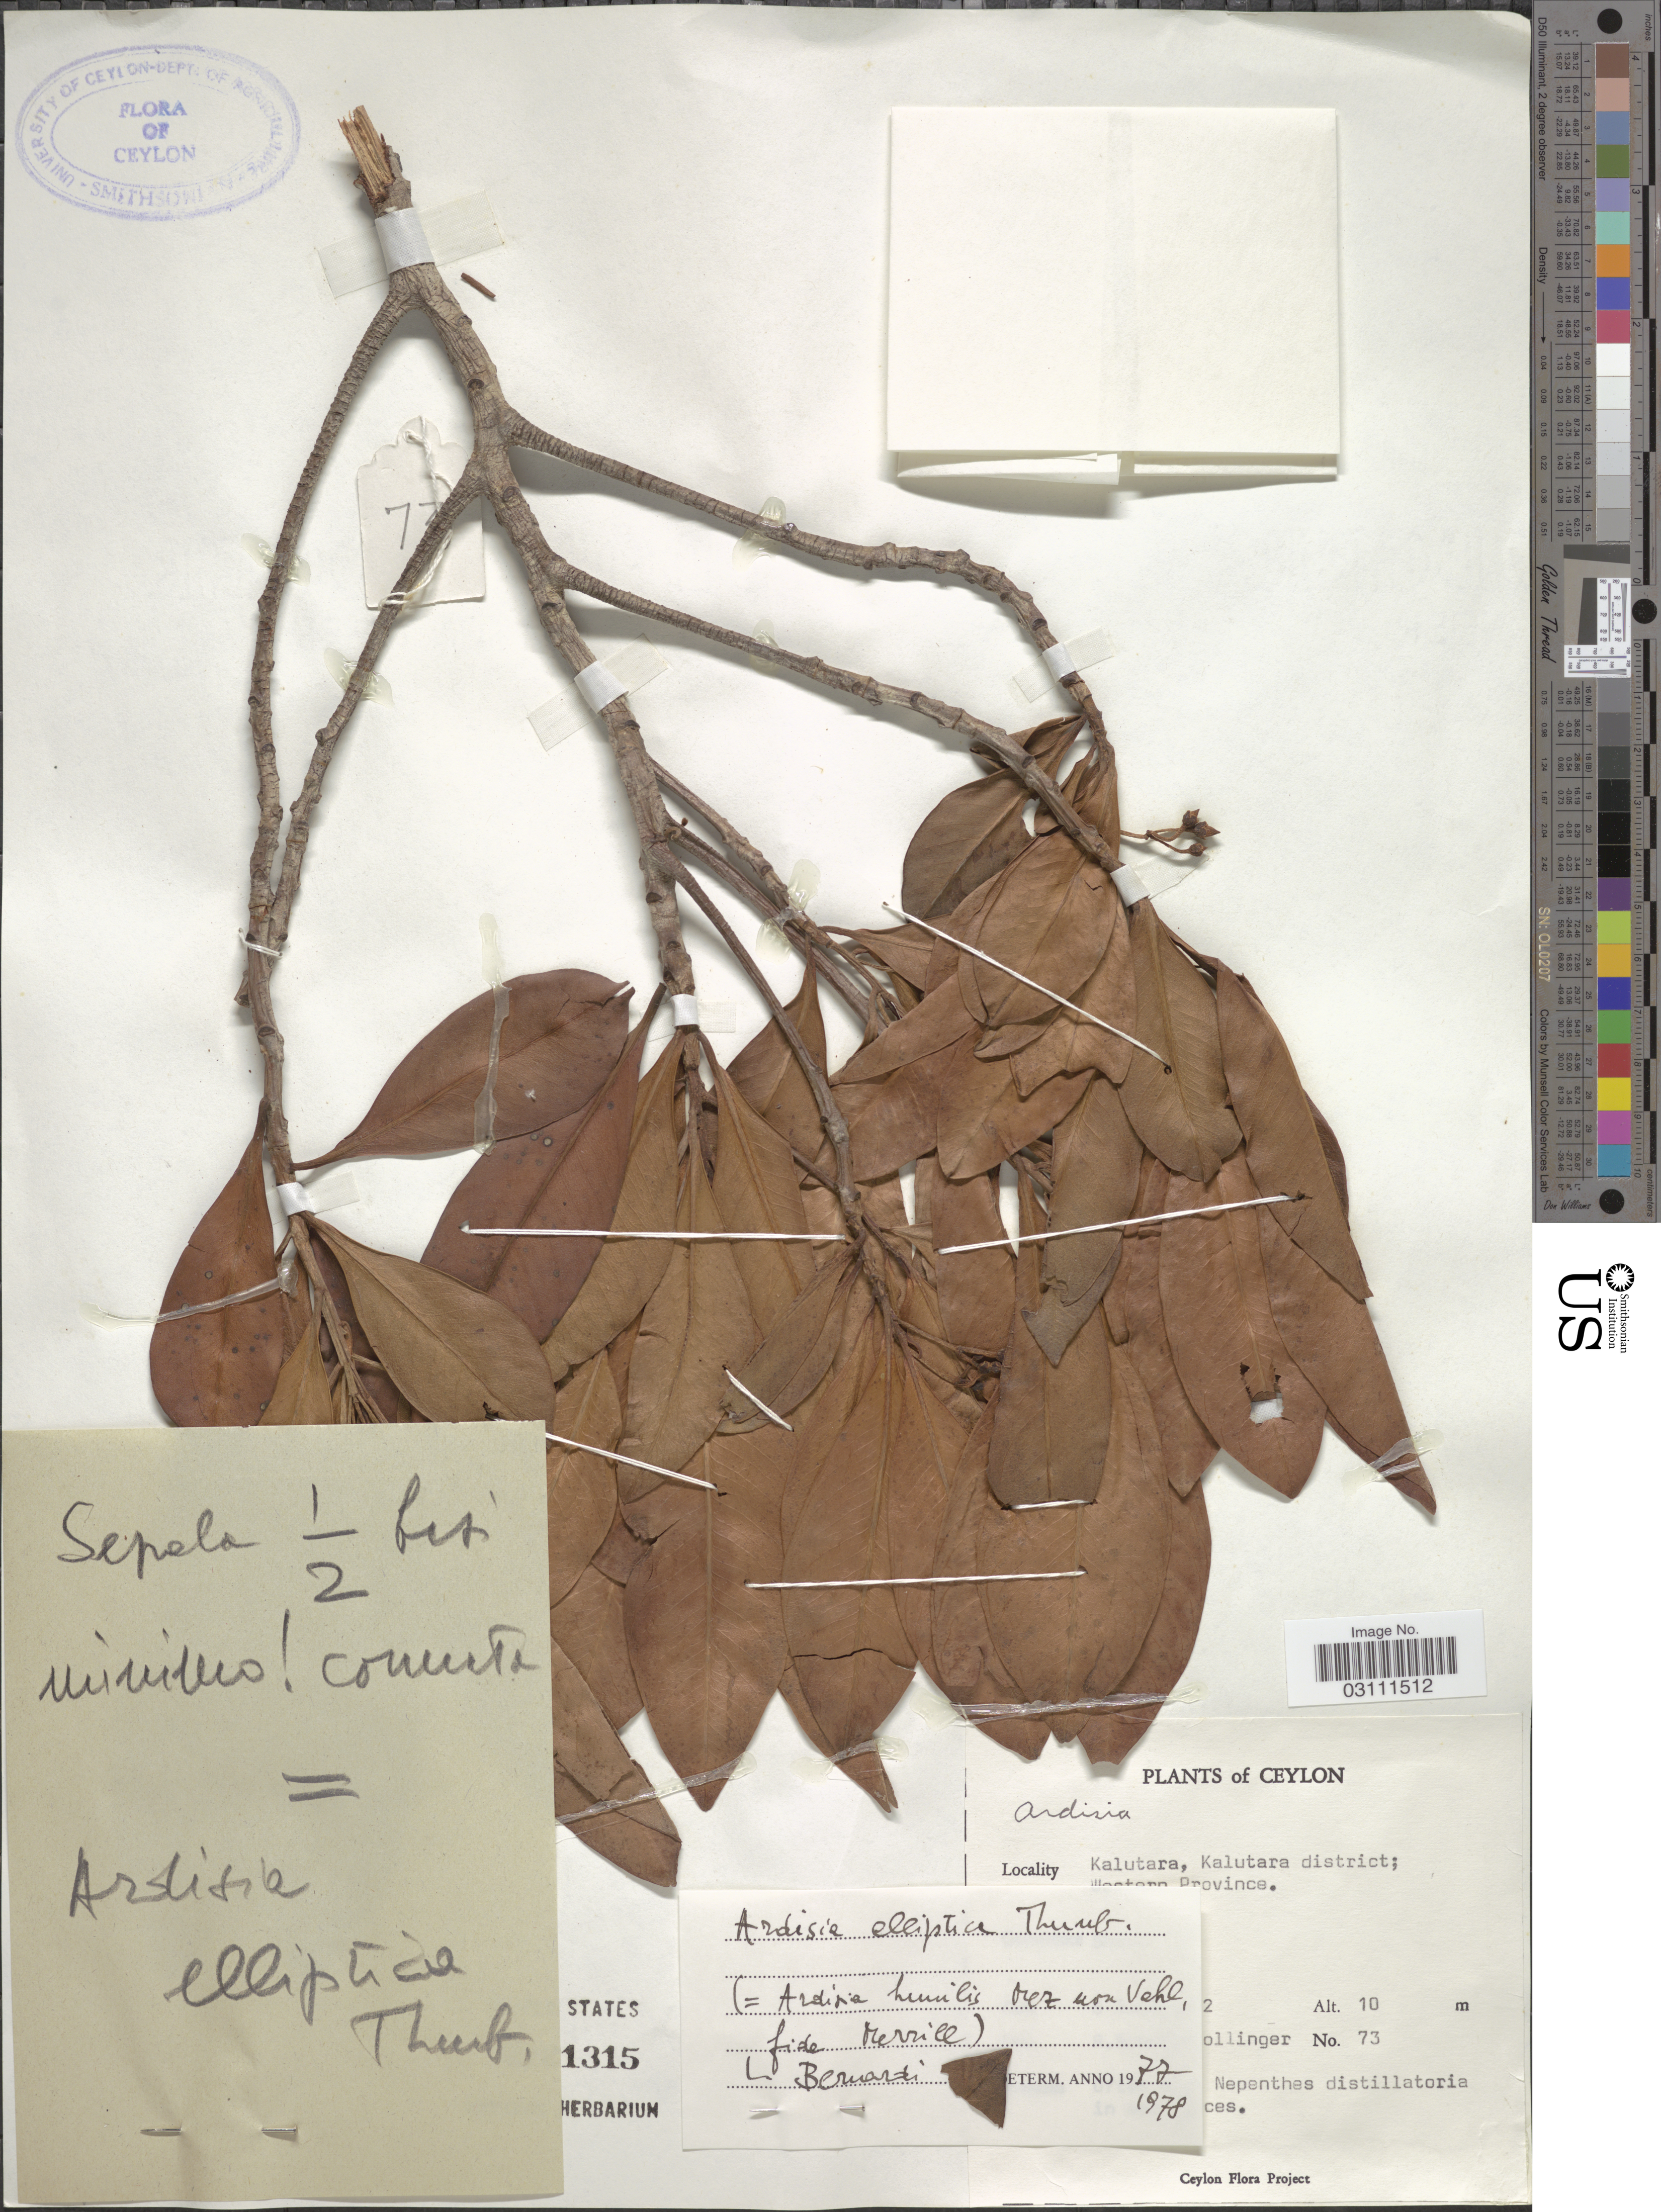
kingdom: Plantae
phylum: Tracheophyta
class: Magnoliopsida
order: Ericales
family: Primulaceae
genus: Ardisia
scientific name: Ardisia elliptica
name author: Thunb.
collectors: R. Schmid-Hollinger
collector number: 73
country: Sri Lanka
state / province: Western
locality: Ceylon, Kalutara, Kalutara district, Western Province.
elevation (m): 10